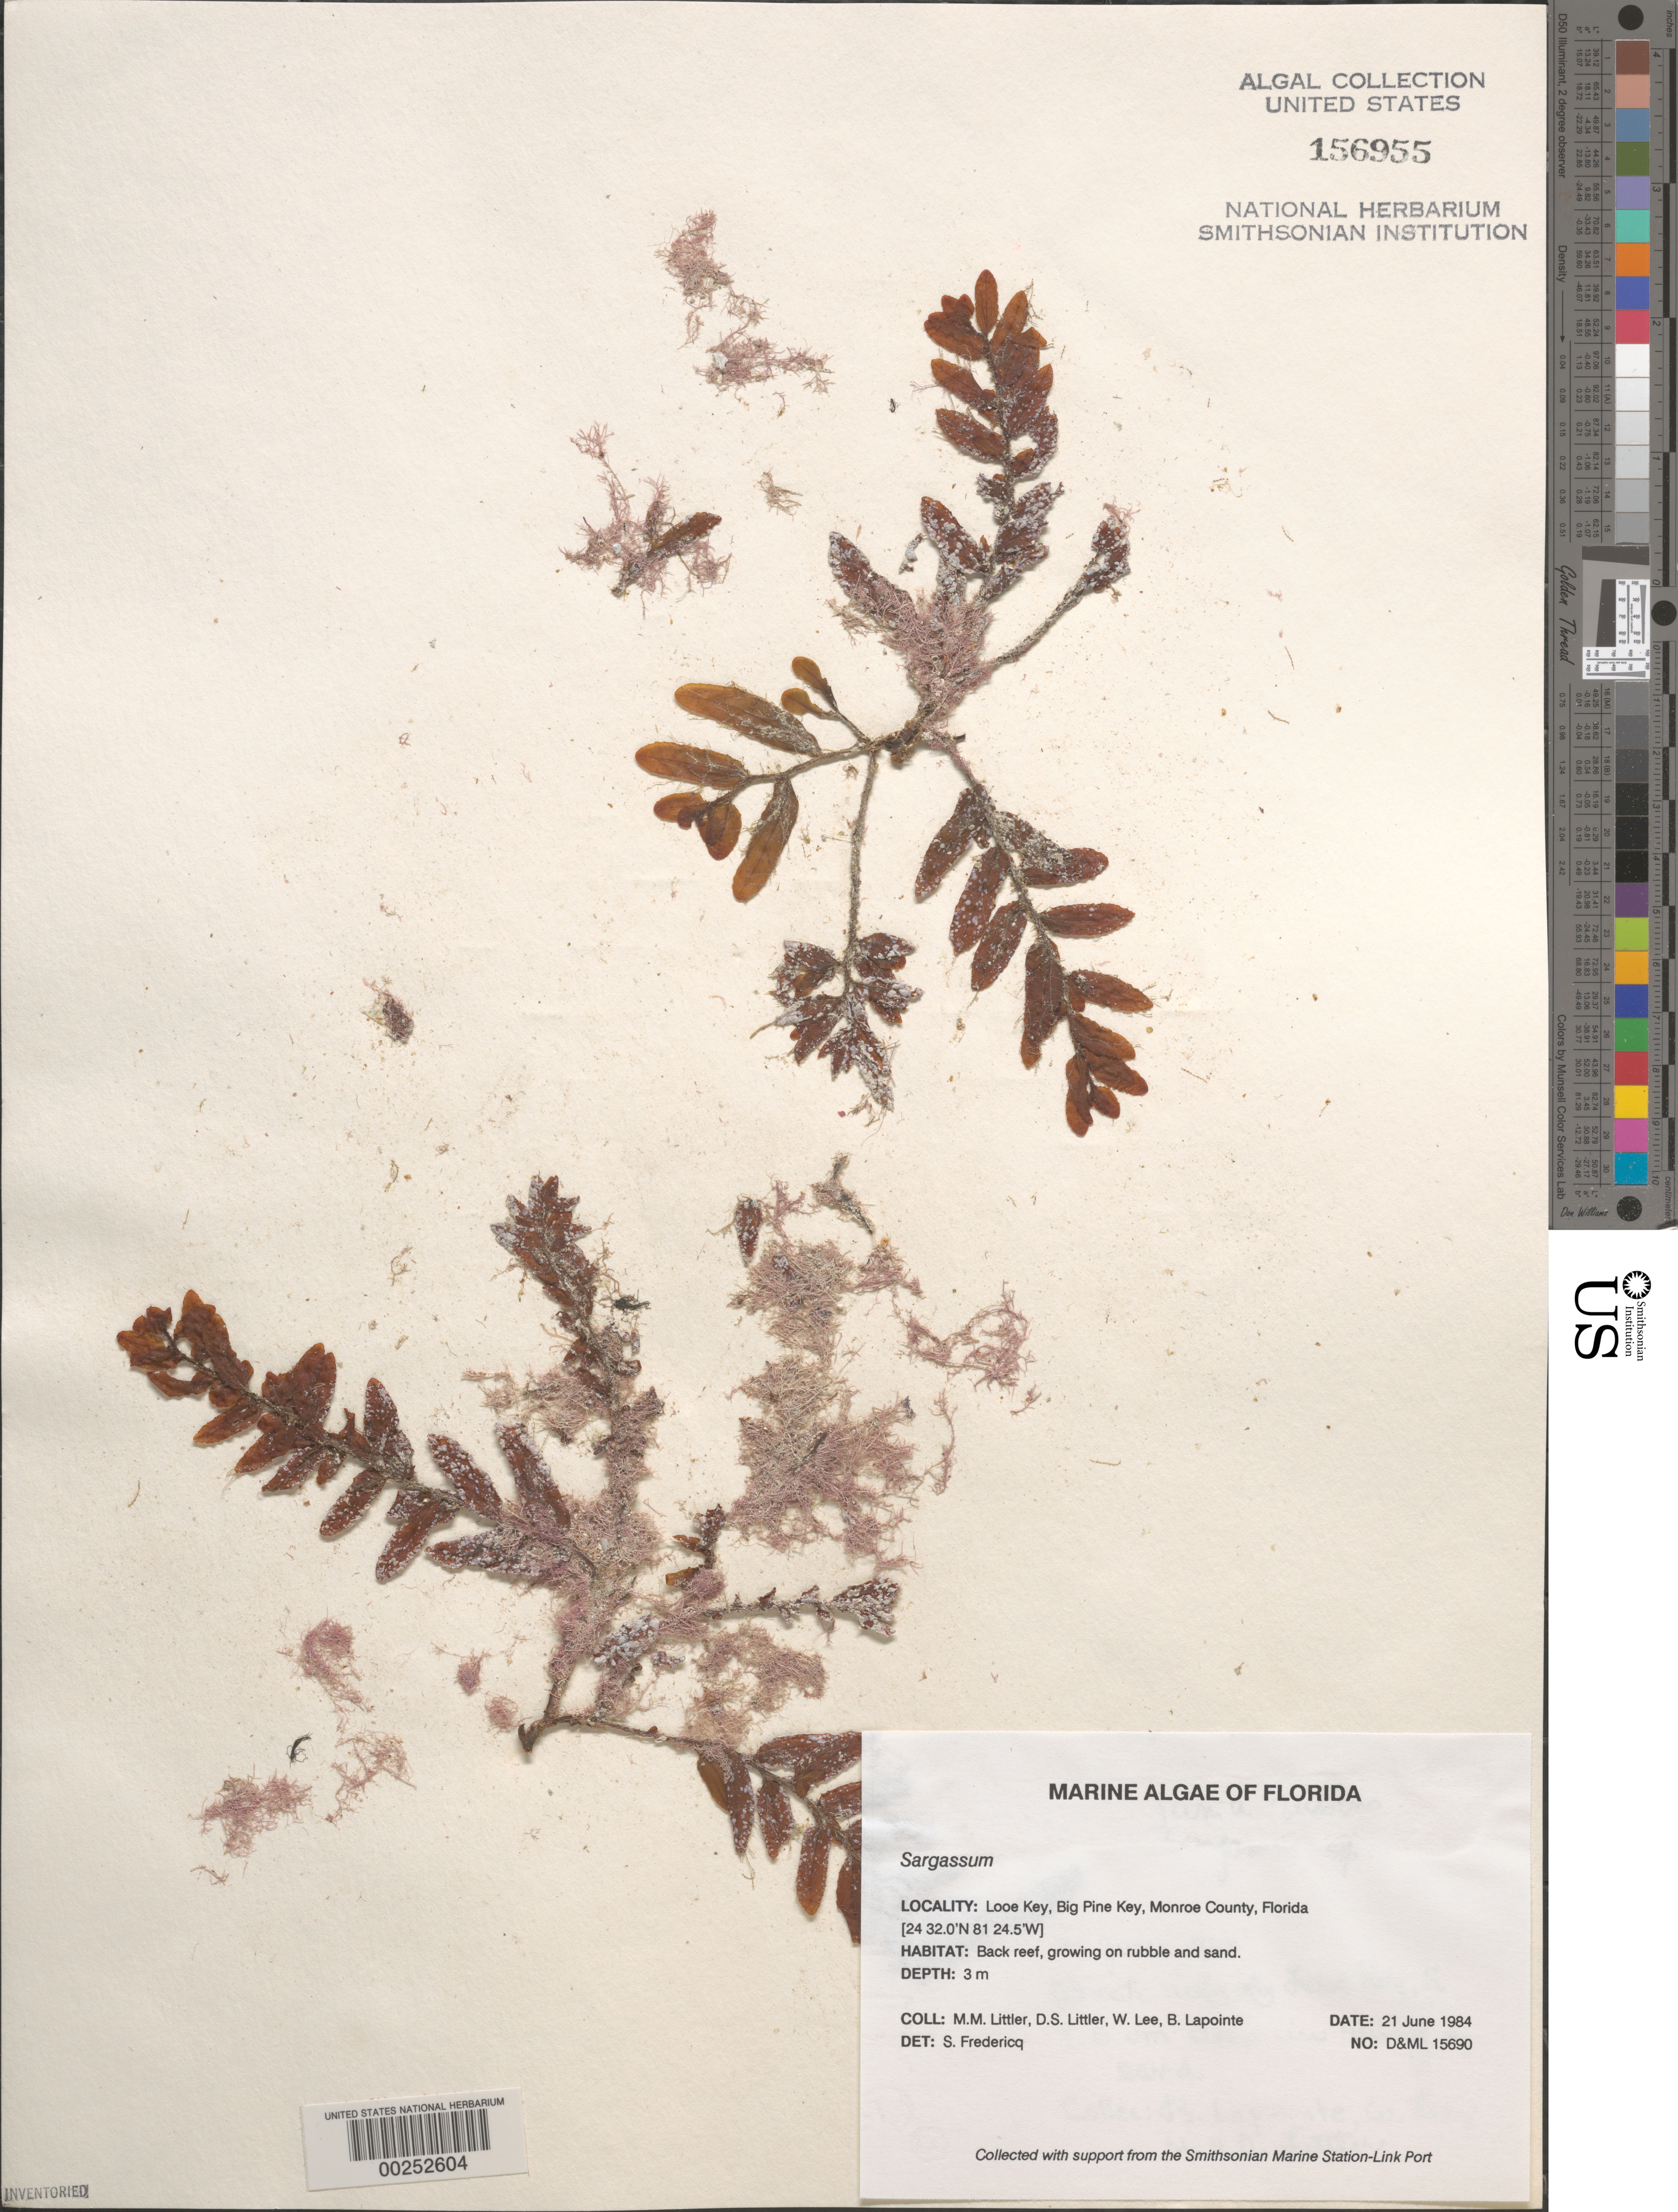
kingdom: Chromista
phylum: Ochrophyta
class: Phaeophyceae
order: Fucales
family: Sargassaceae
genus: Sargassum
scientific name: Sargassum sp.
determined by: Fredericq, S.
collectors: M. M. Littler, D. S. Littler, W. Lee & B. Lapointe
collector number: D&ML 15690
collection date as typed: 21 Jun 1984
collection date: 1984-06-21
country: United States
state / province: Florida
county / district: Monroe County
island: Looe Key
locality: Looe Key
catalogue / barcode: US 156955